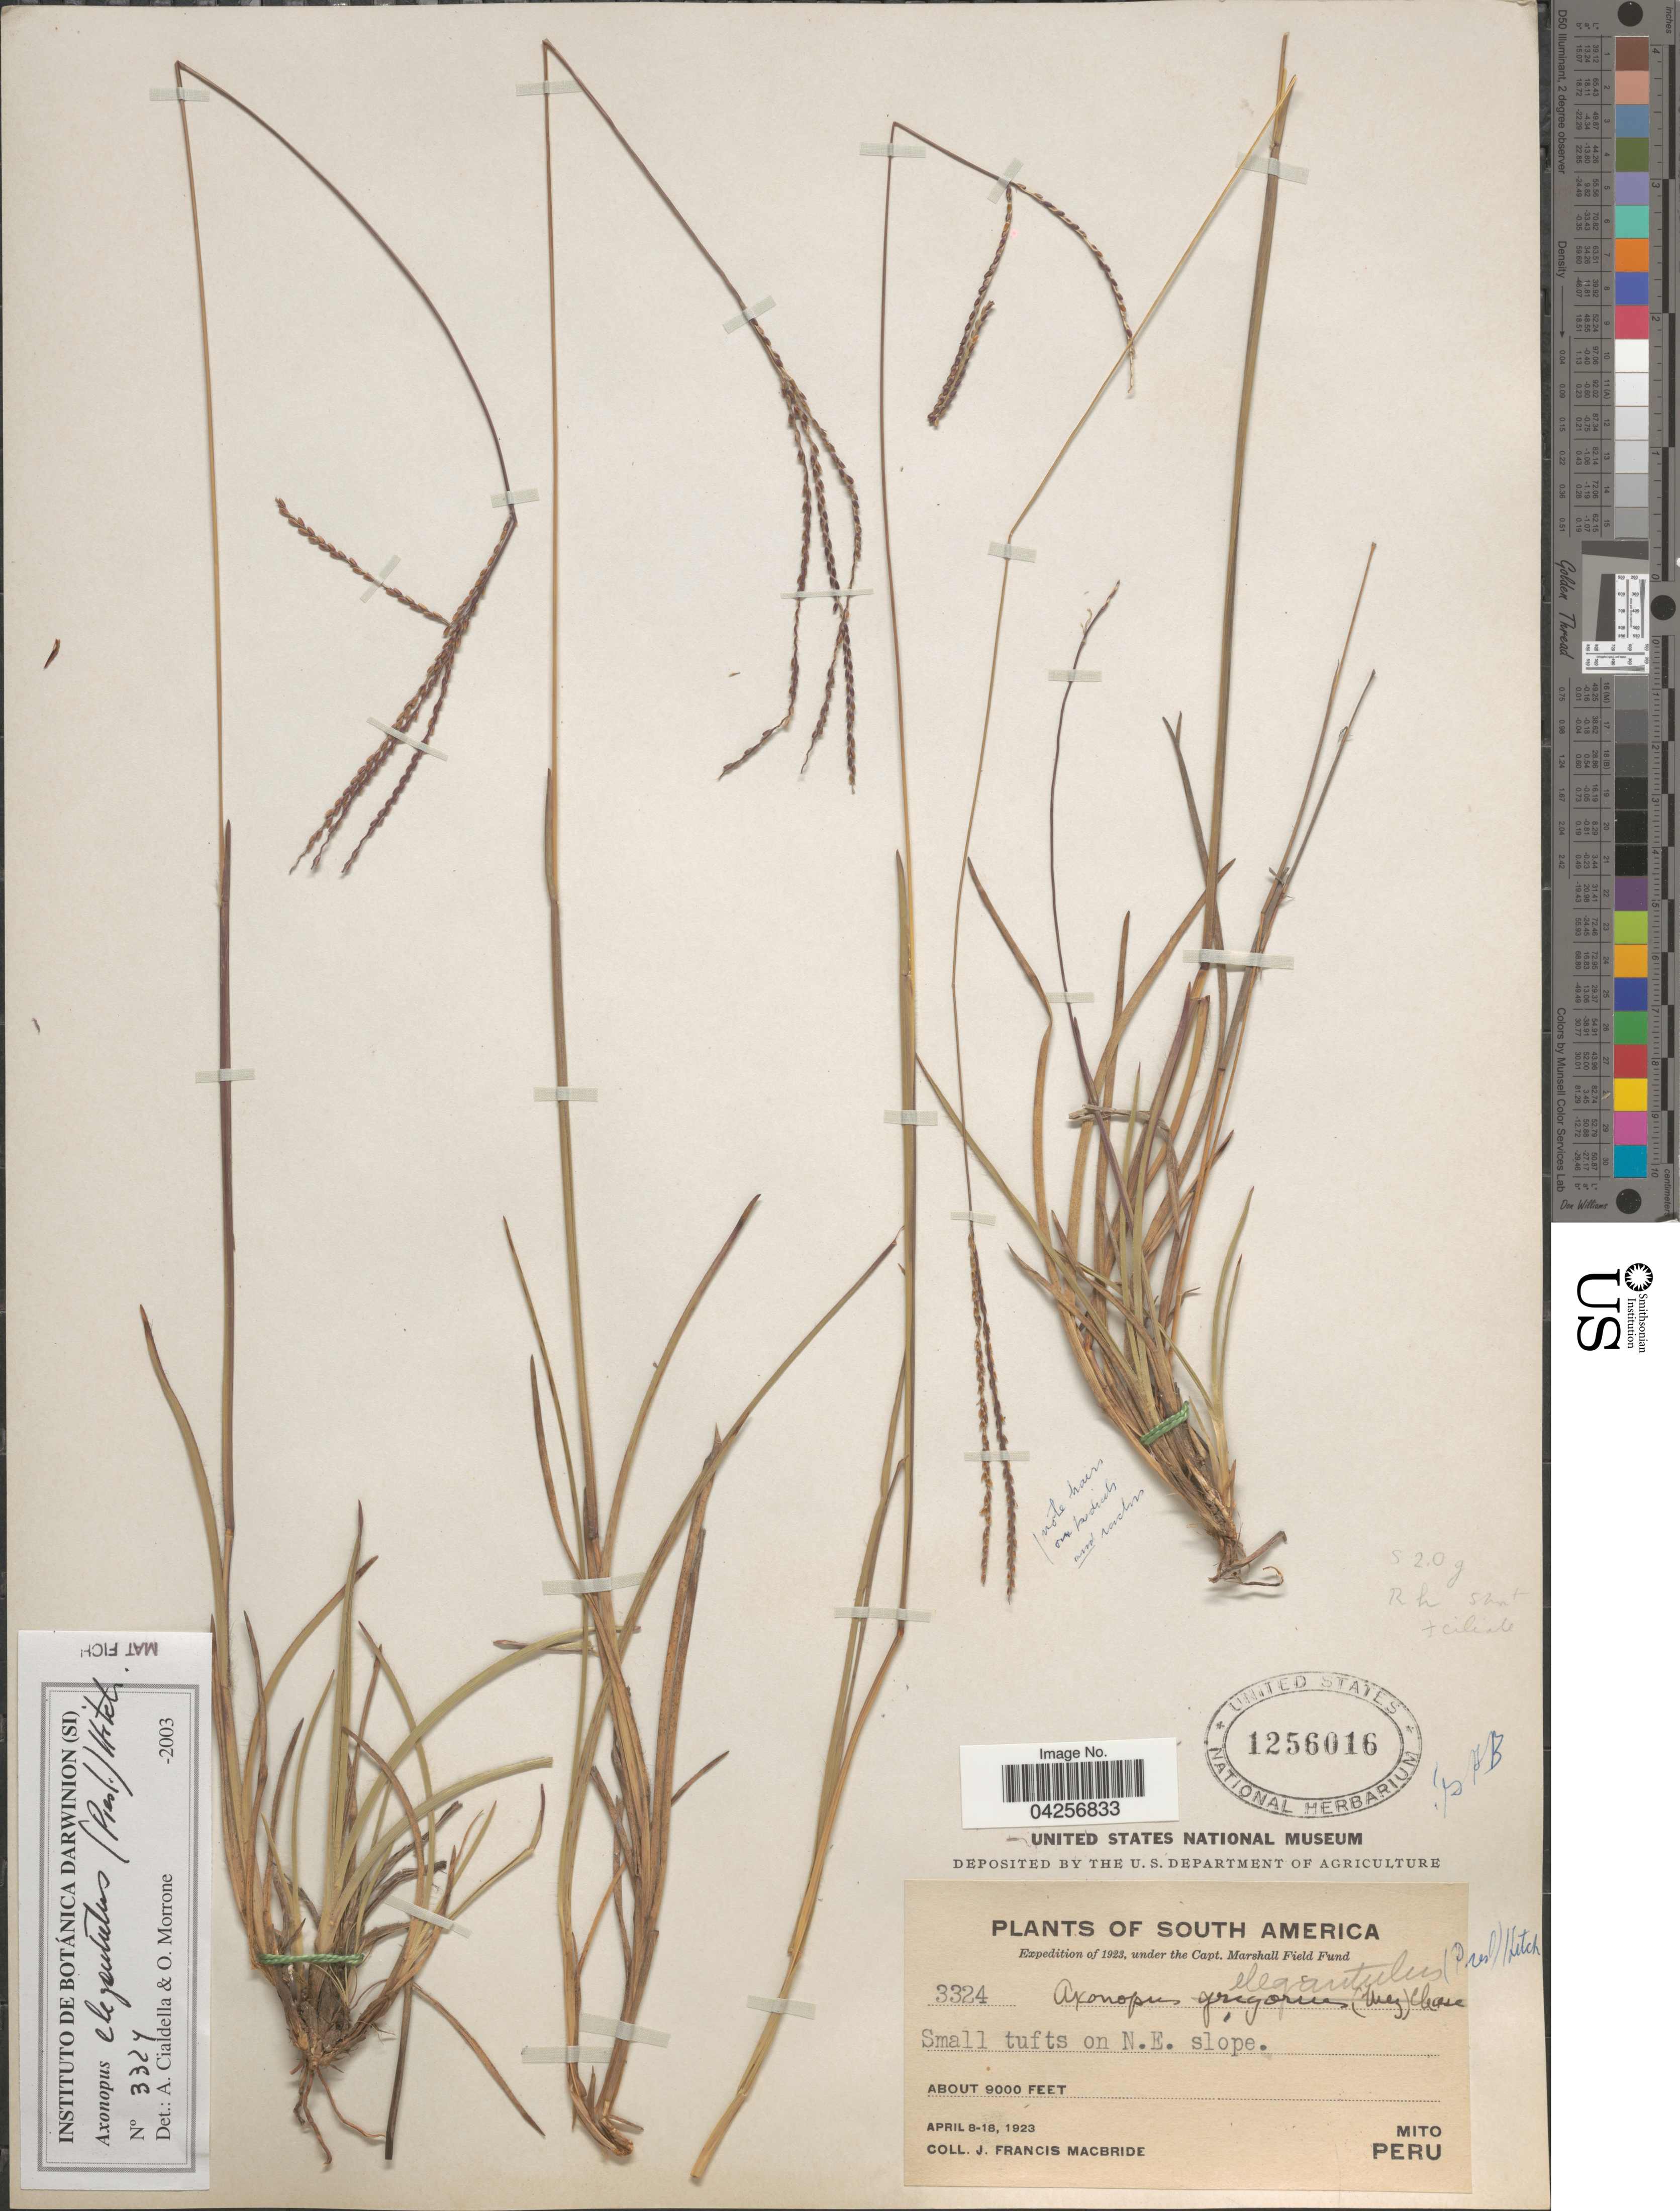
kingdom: Plantae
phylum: Tracheophyta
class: Liliopsida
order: Poales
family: Poaceae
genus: Axonopus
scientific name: Axonopus elegantulus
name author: (J. Presl) Hitchc.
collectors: J. F. Macbride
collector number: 3324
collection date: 1923-04-08/1923-04-18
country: Peru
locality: Expedition of 1923. Mito.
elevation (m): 2743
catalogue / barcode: US 1256016